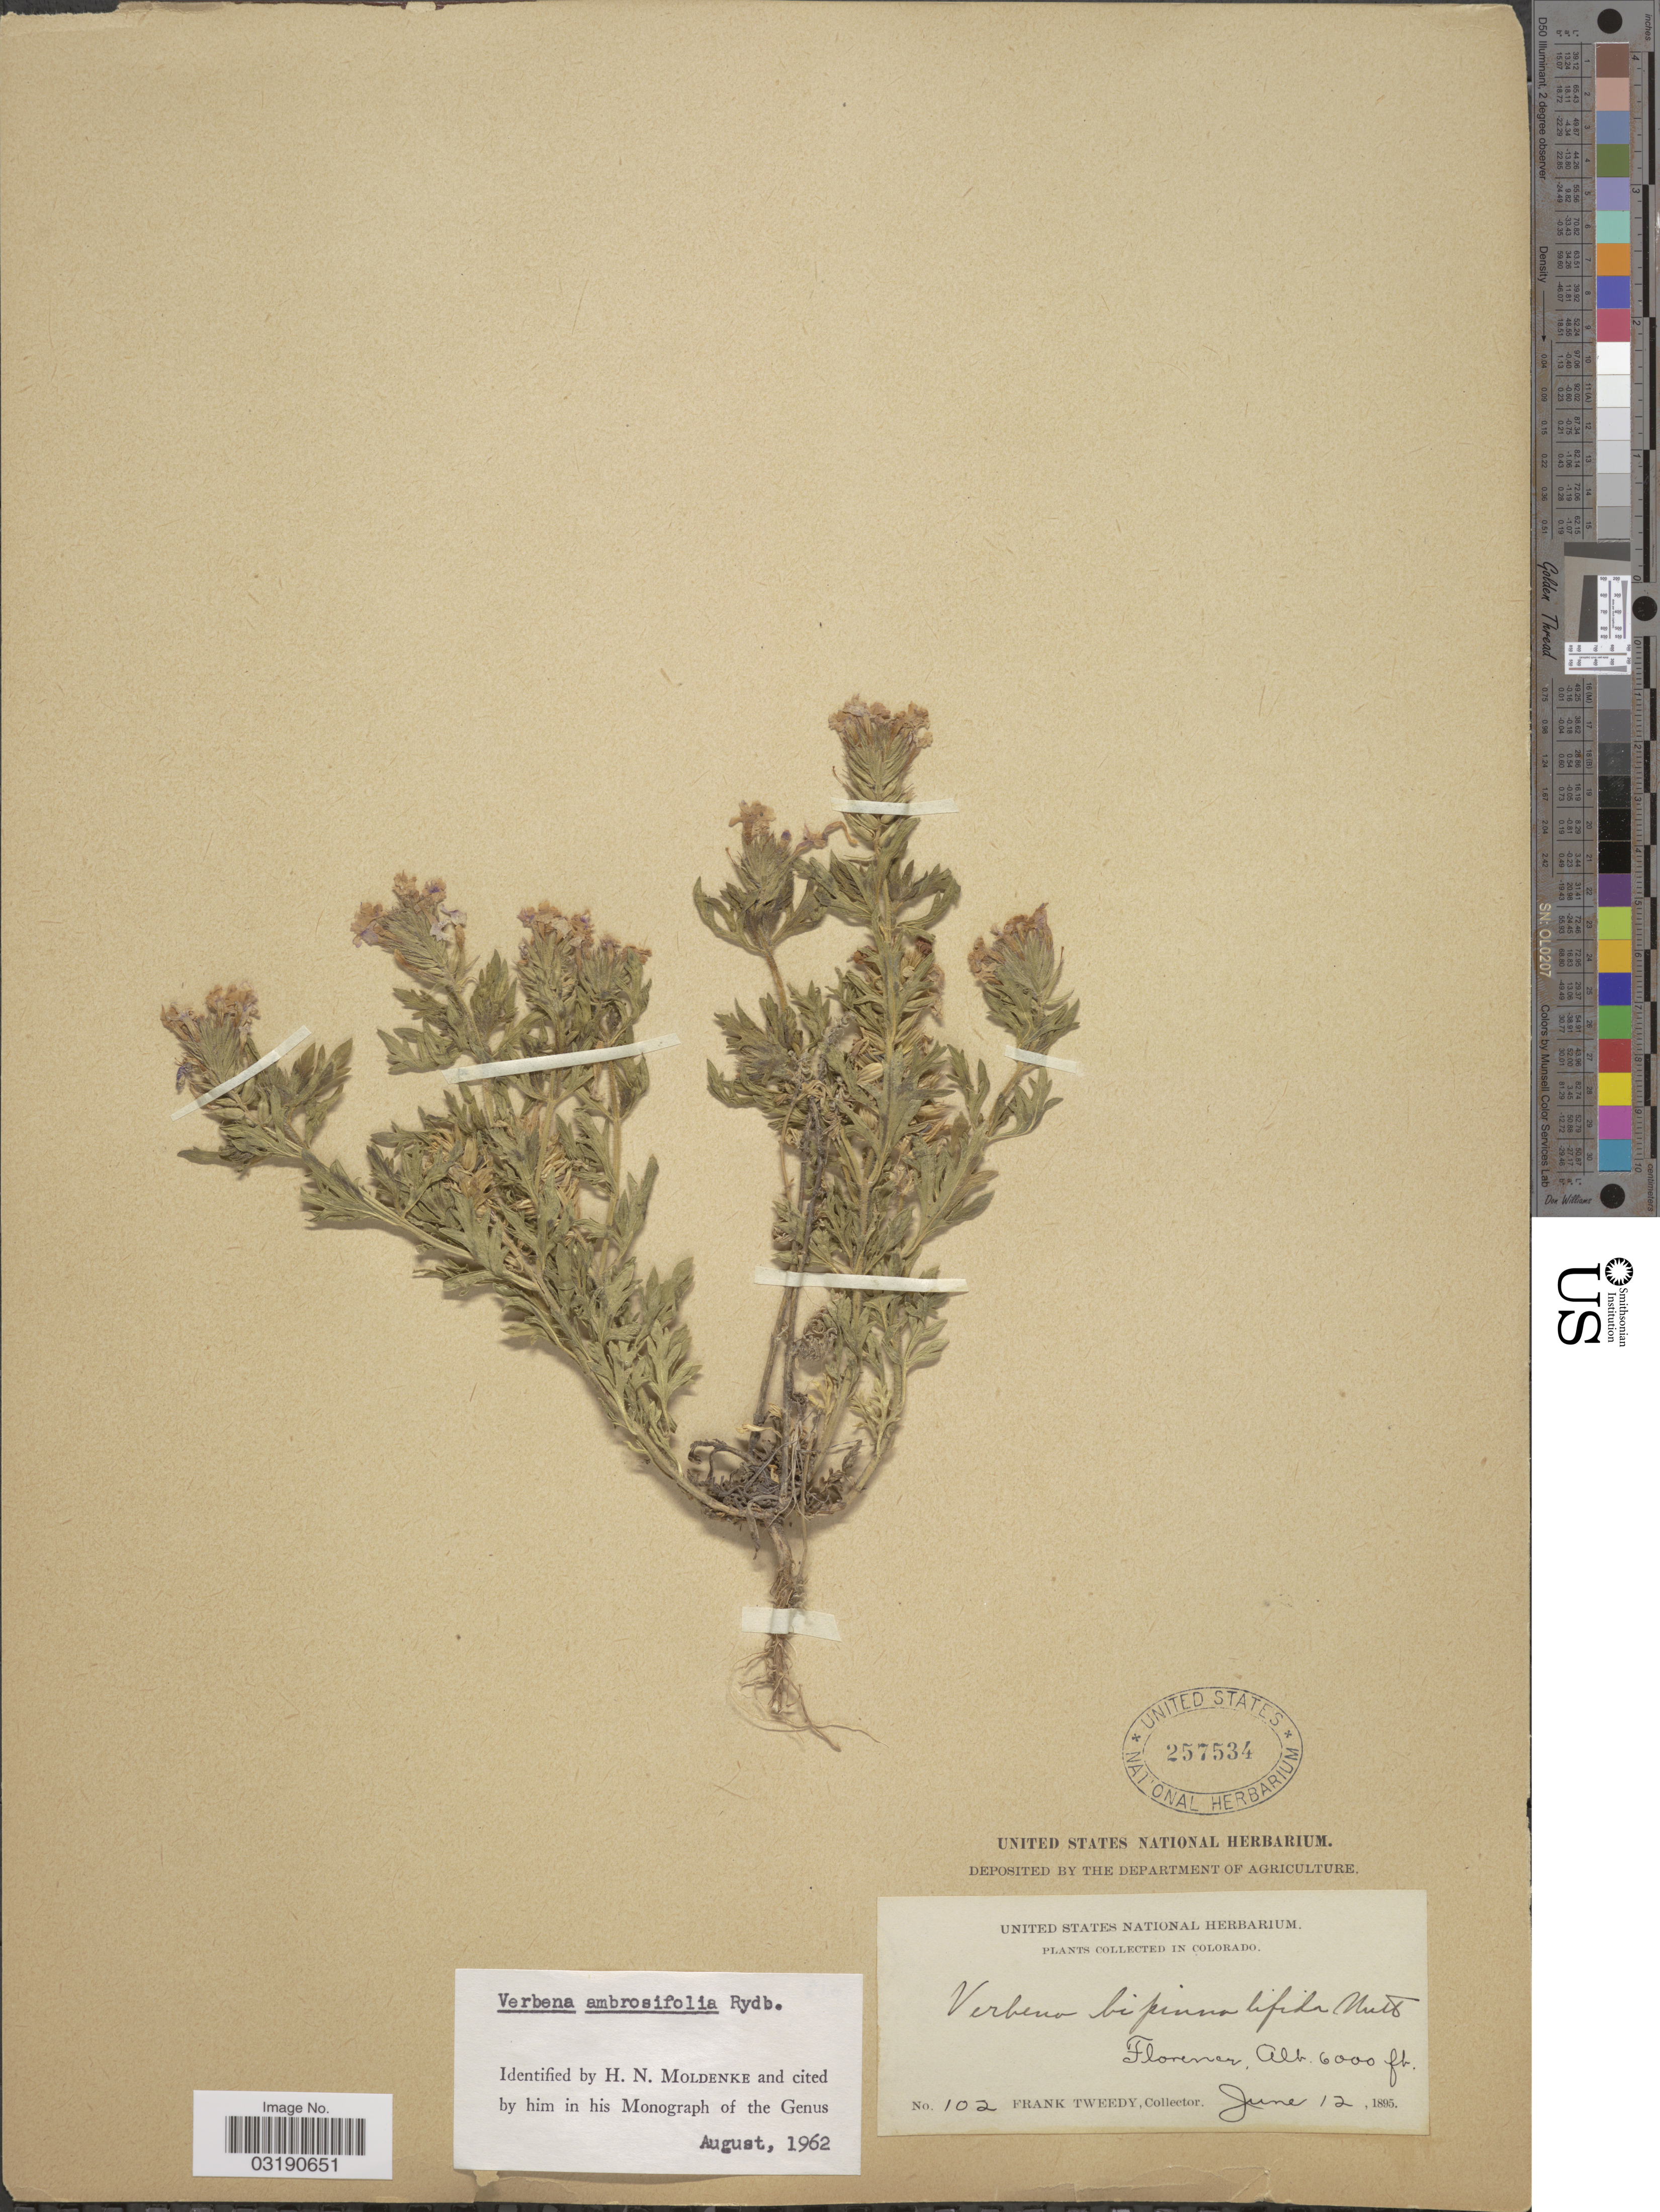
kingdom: Plantae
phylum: Tracheophyta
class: Magnoliopsida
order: Lamiales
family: Verbenaceae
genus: Verbena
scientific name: Verbena ambrosiifolia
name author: Rydb. ex Small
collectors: F. Tweedy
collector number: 102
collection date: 1895-06-12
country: United States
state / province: Colorado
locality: Florener.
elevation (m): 1829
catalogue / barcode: US 257534